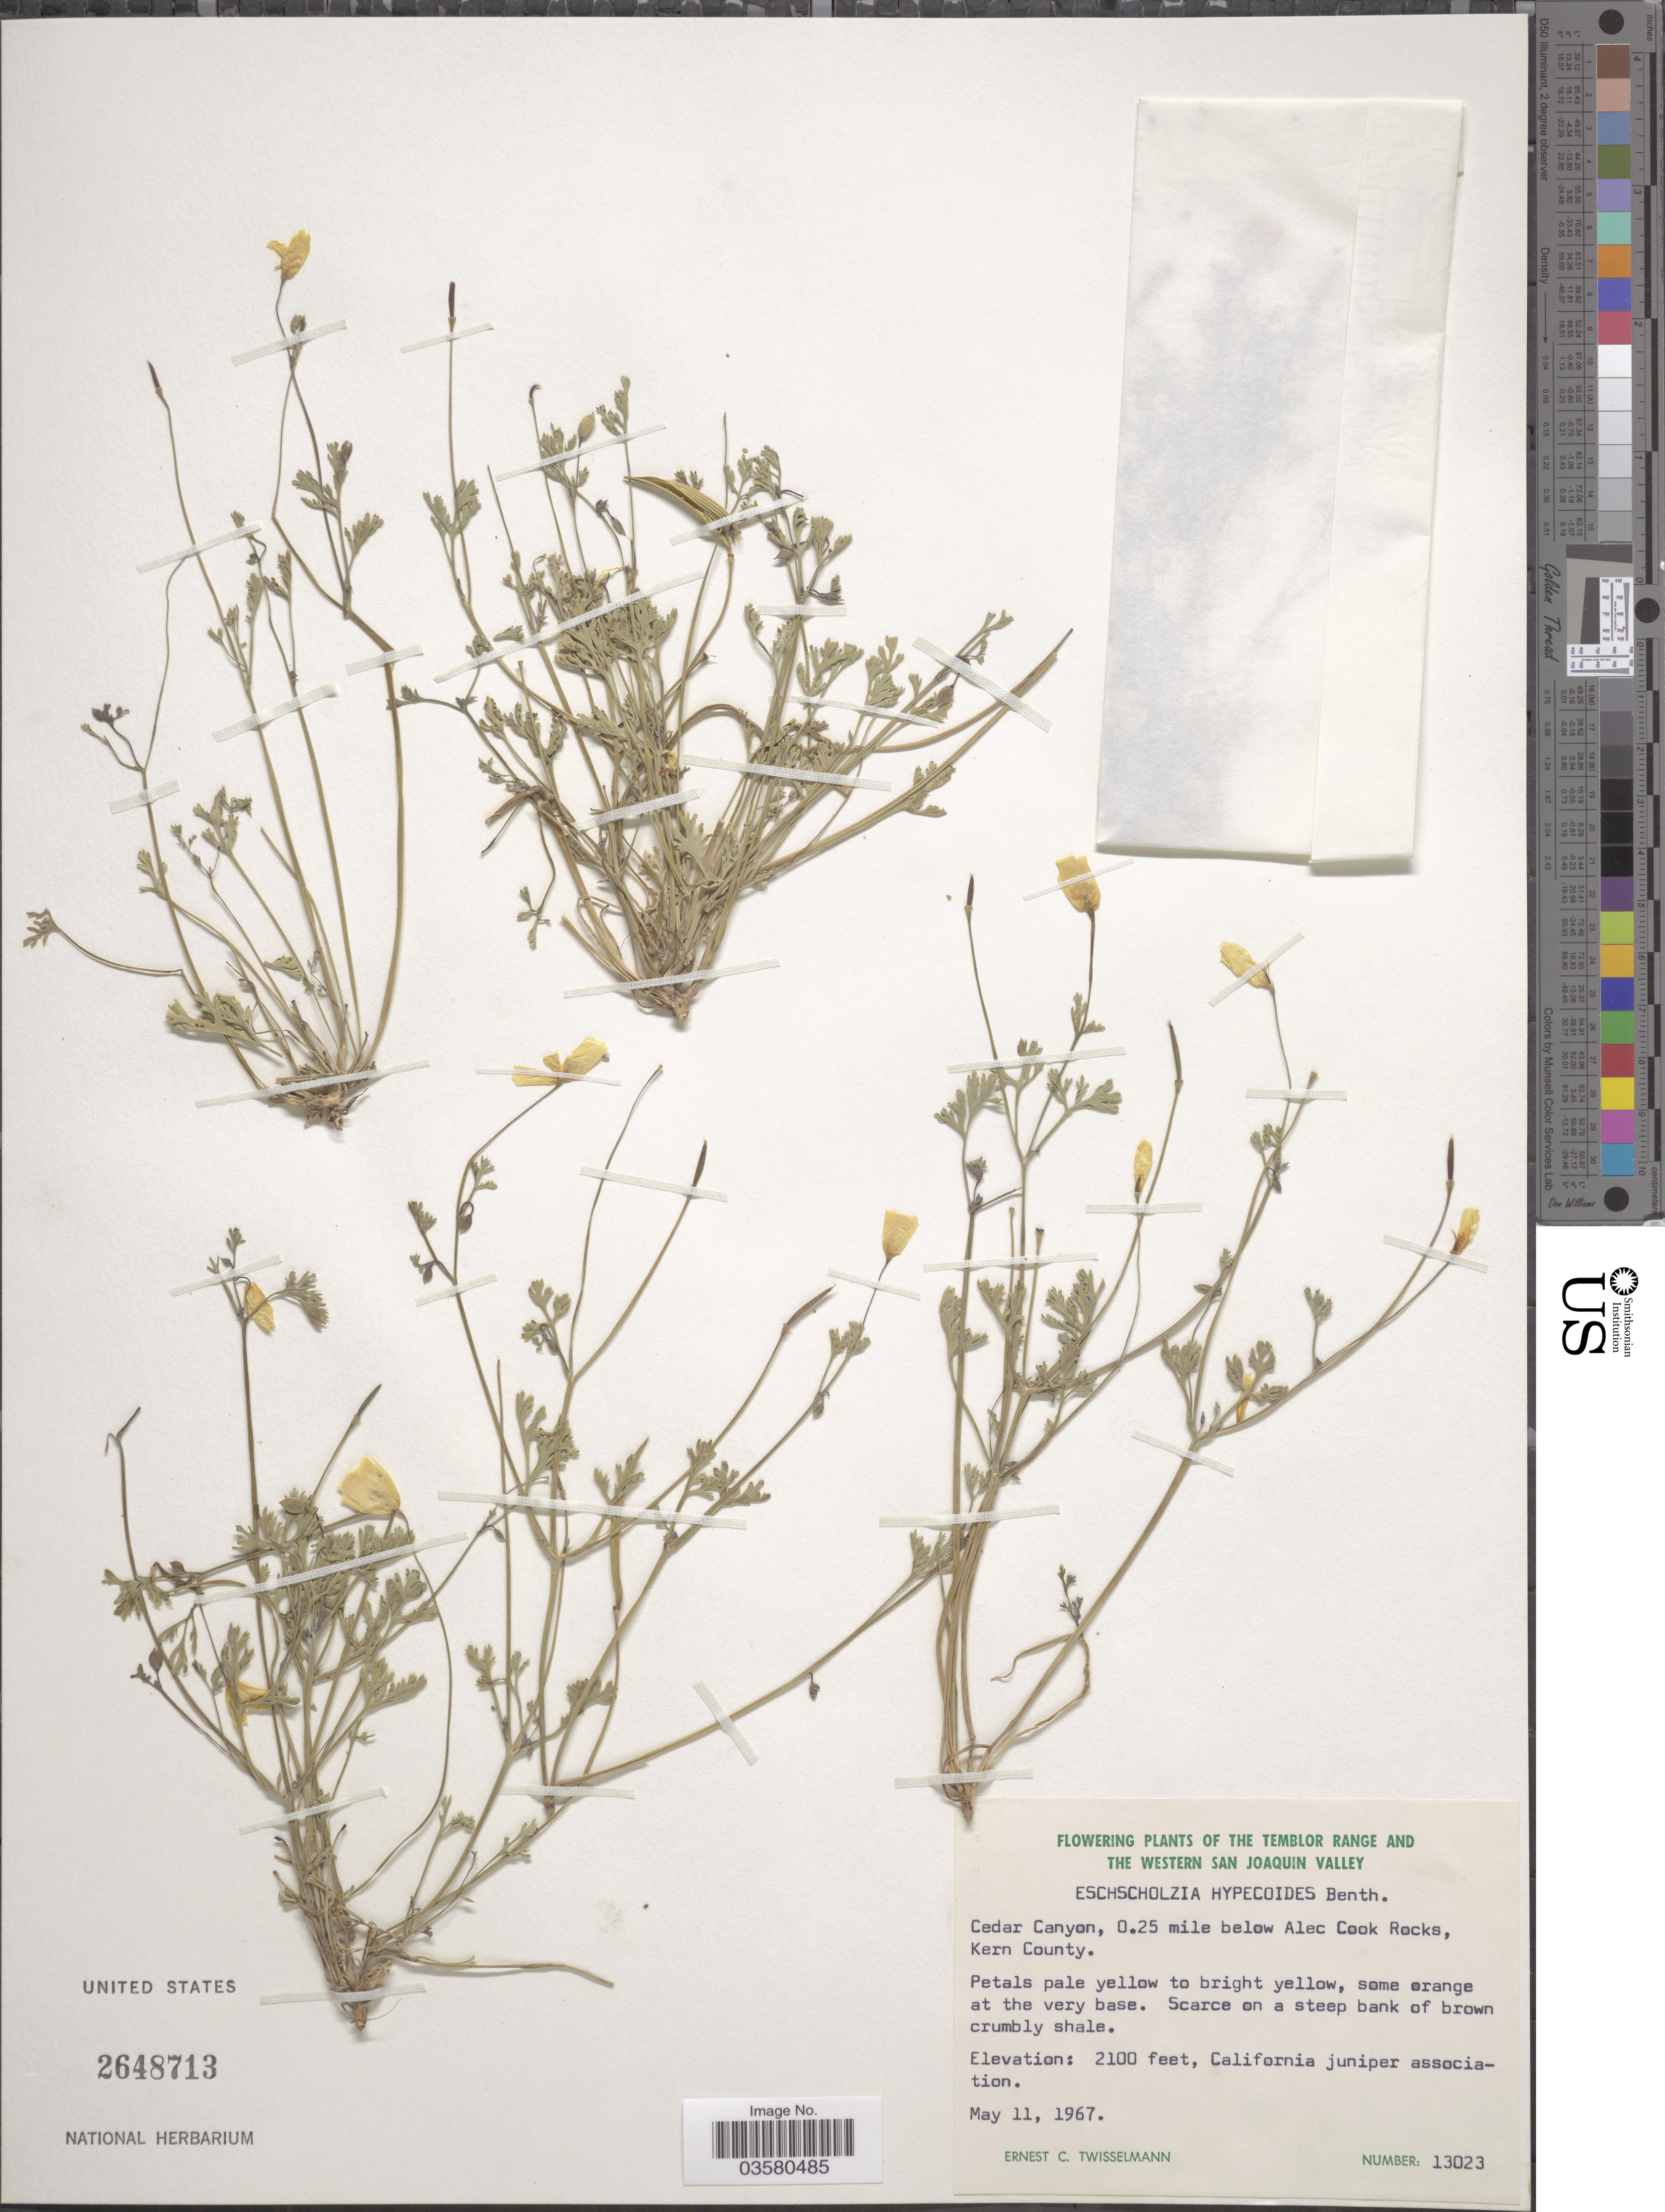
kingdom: Plantae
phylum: Tracheophyta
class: Magnoliopsida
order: Ranunculales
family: Papaveraceae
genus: Eschscholzia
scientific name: Eschscholzia hypecoides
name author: Benth.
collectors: E. Twisselmann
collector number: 13023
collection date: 1967-05-11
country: United States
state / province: California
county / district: Kern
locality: The Temblor Range and The Western San Joaquin Valley. Cedar Canyon, 0.25 mile below Alec Cook Rocks, Kern County. California juniper association.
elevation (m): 640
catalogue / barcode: US 2648713